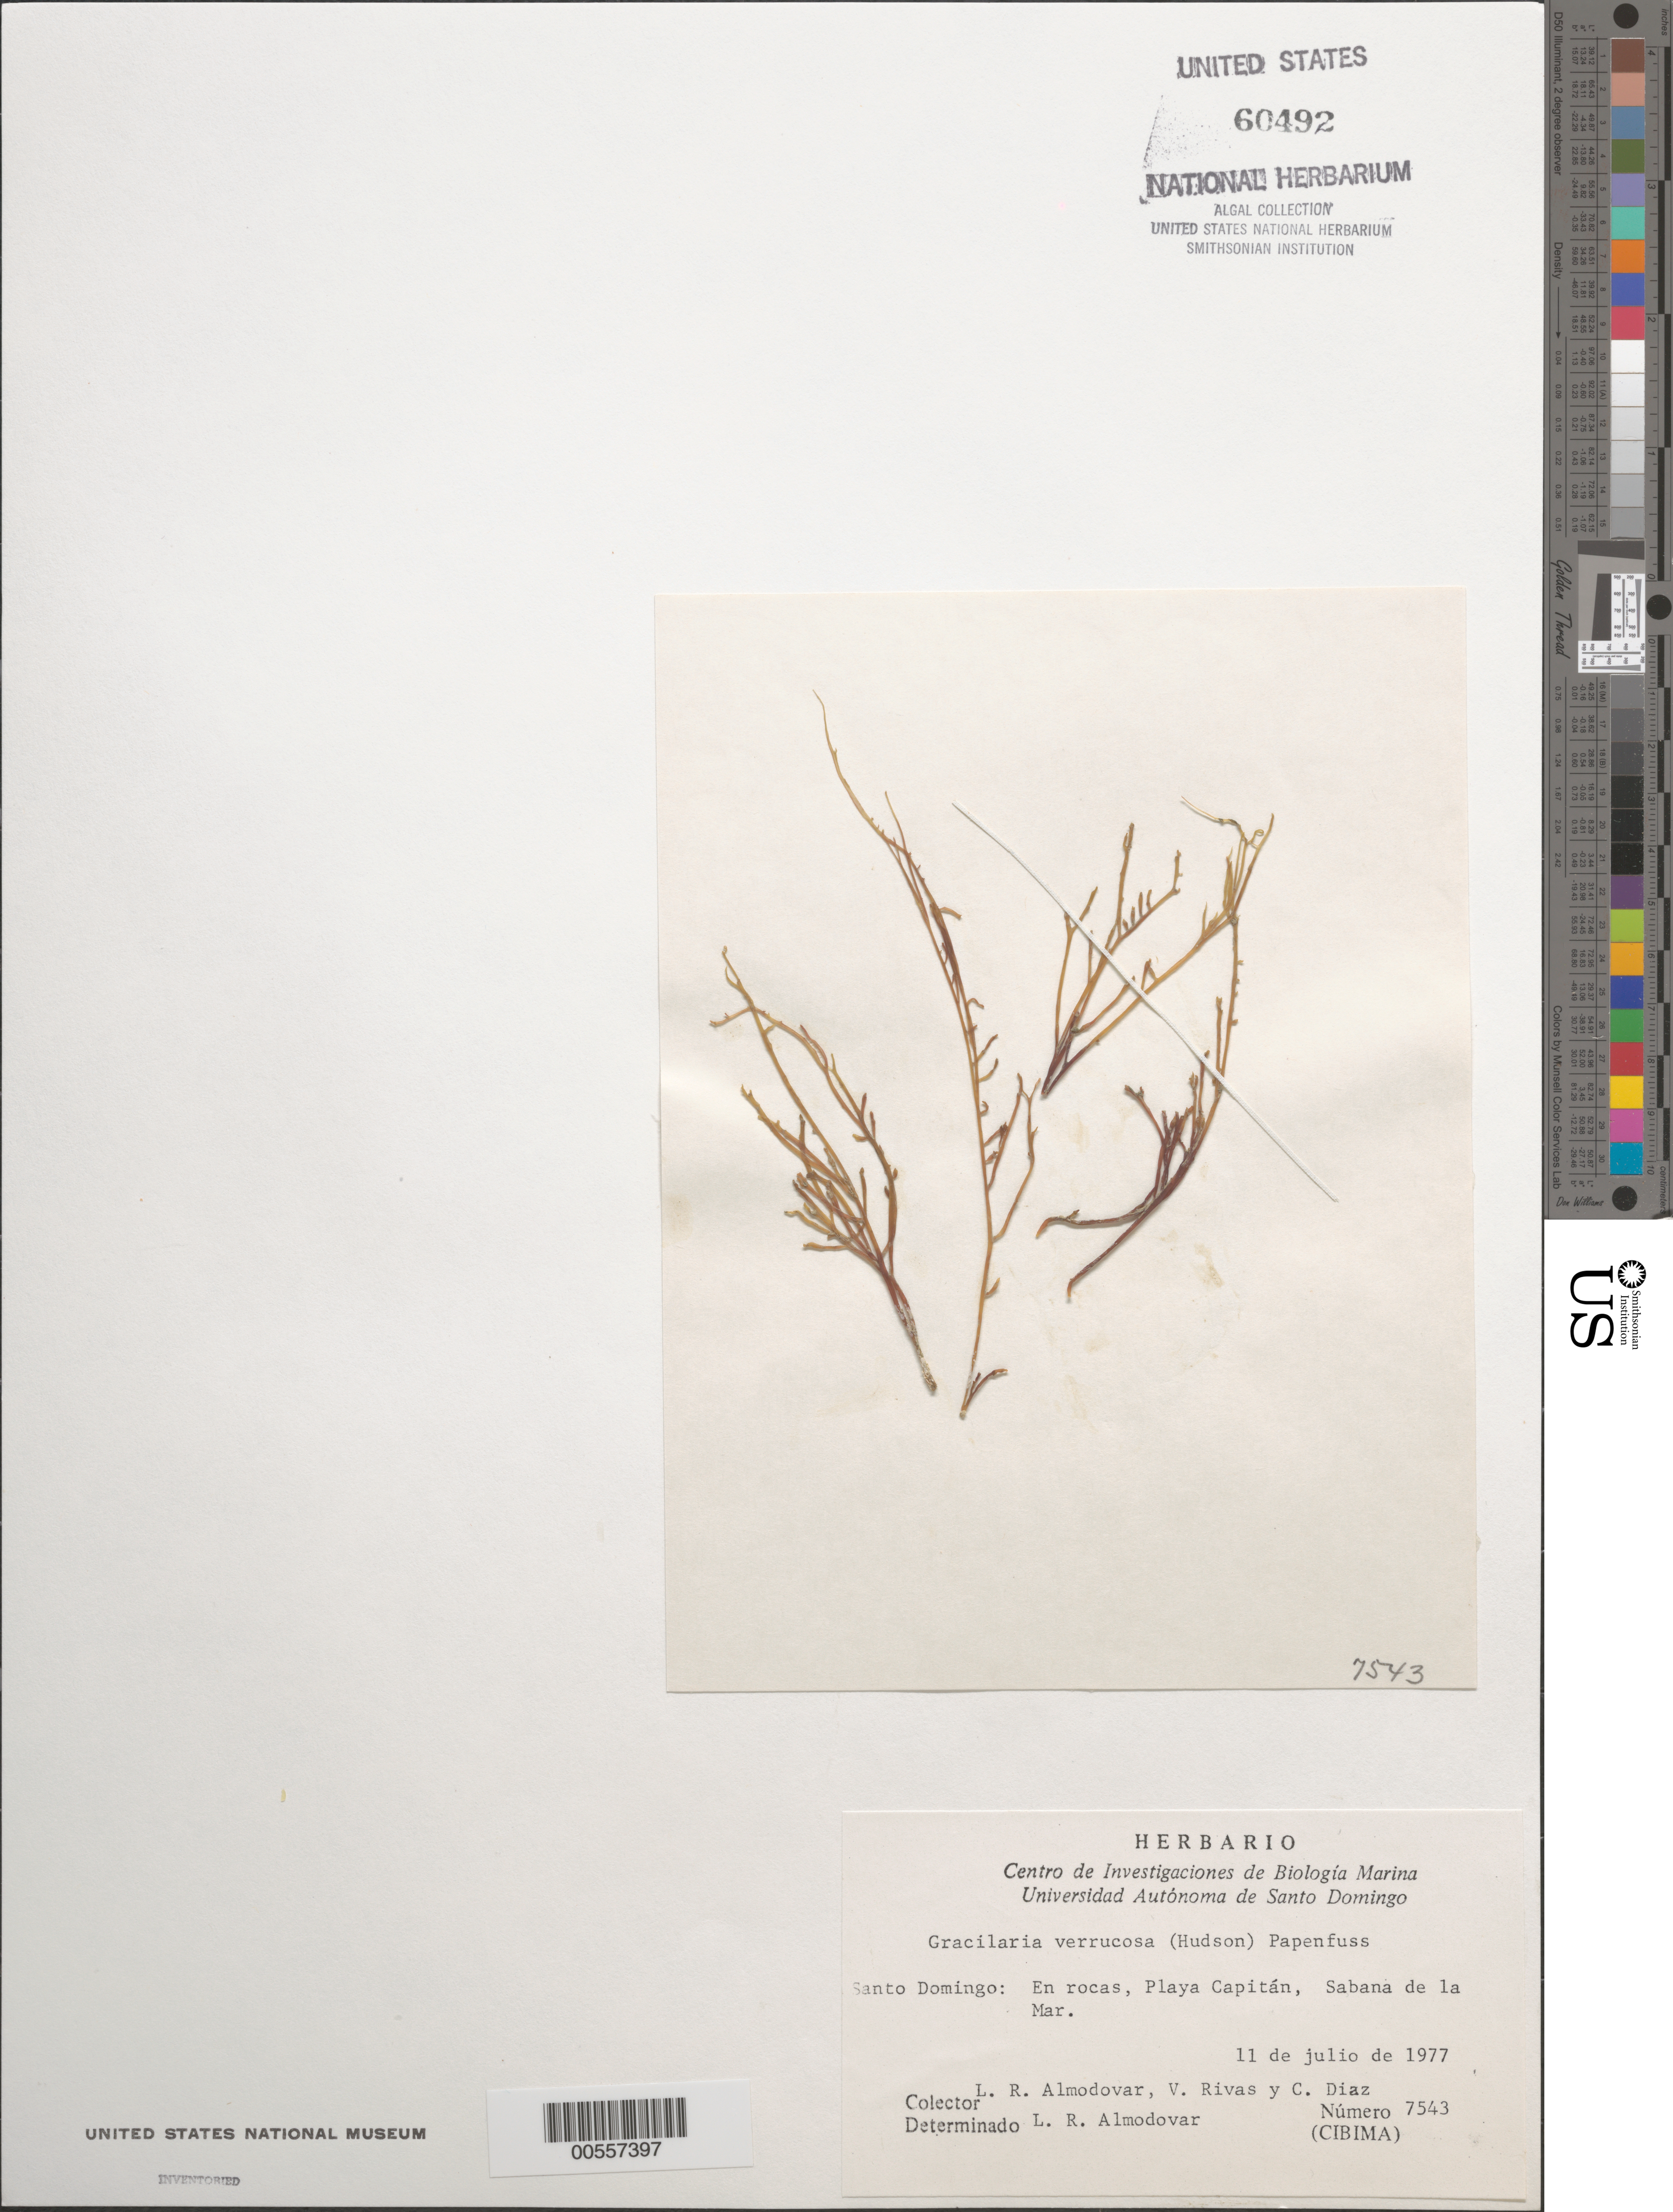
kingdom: Plantae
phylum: Rhodophyta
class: Florideophyceae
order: Gracilariales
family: Gracilariaceae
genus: Gracilariopsis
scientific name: Gracilariopsis longissima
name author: (S.G. Gmel.) Steentoft et al.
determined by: Algae name updating Project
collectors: L. Almodovar, V. Rivas & C. Díaz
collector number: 7543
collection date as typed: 11 Jul 1977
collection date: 1977-07-11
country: Dominican Republic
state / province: El Seibo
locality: Playa Capitan, Sabana de la Mar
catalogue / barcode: US 60492